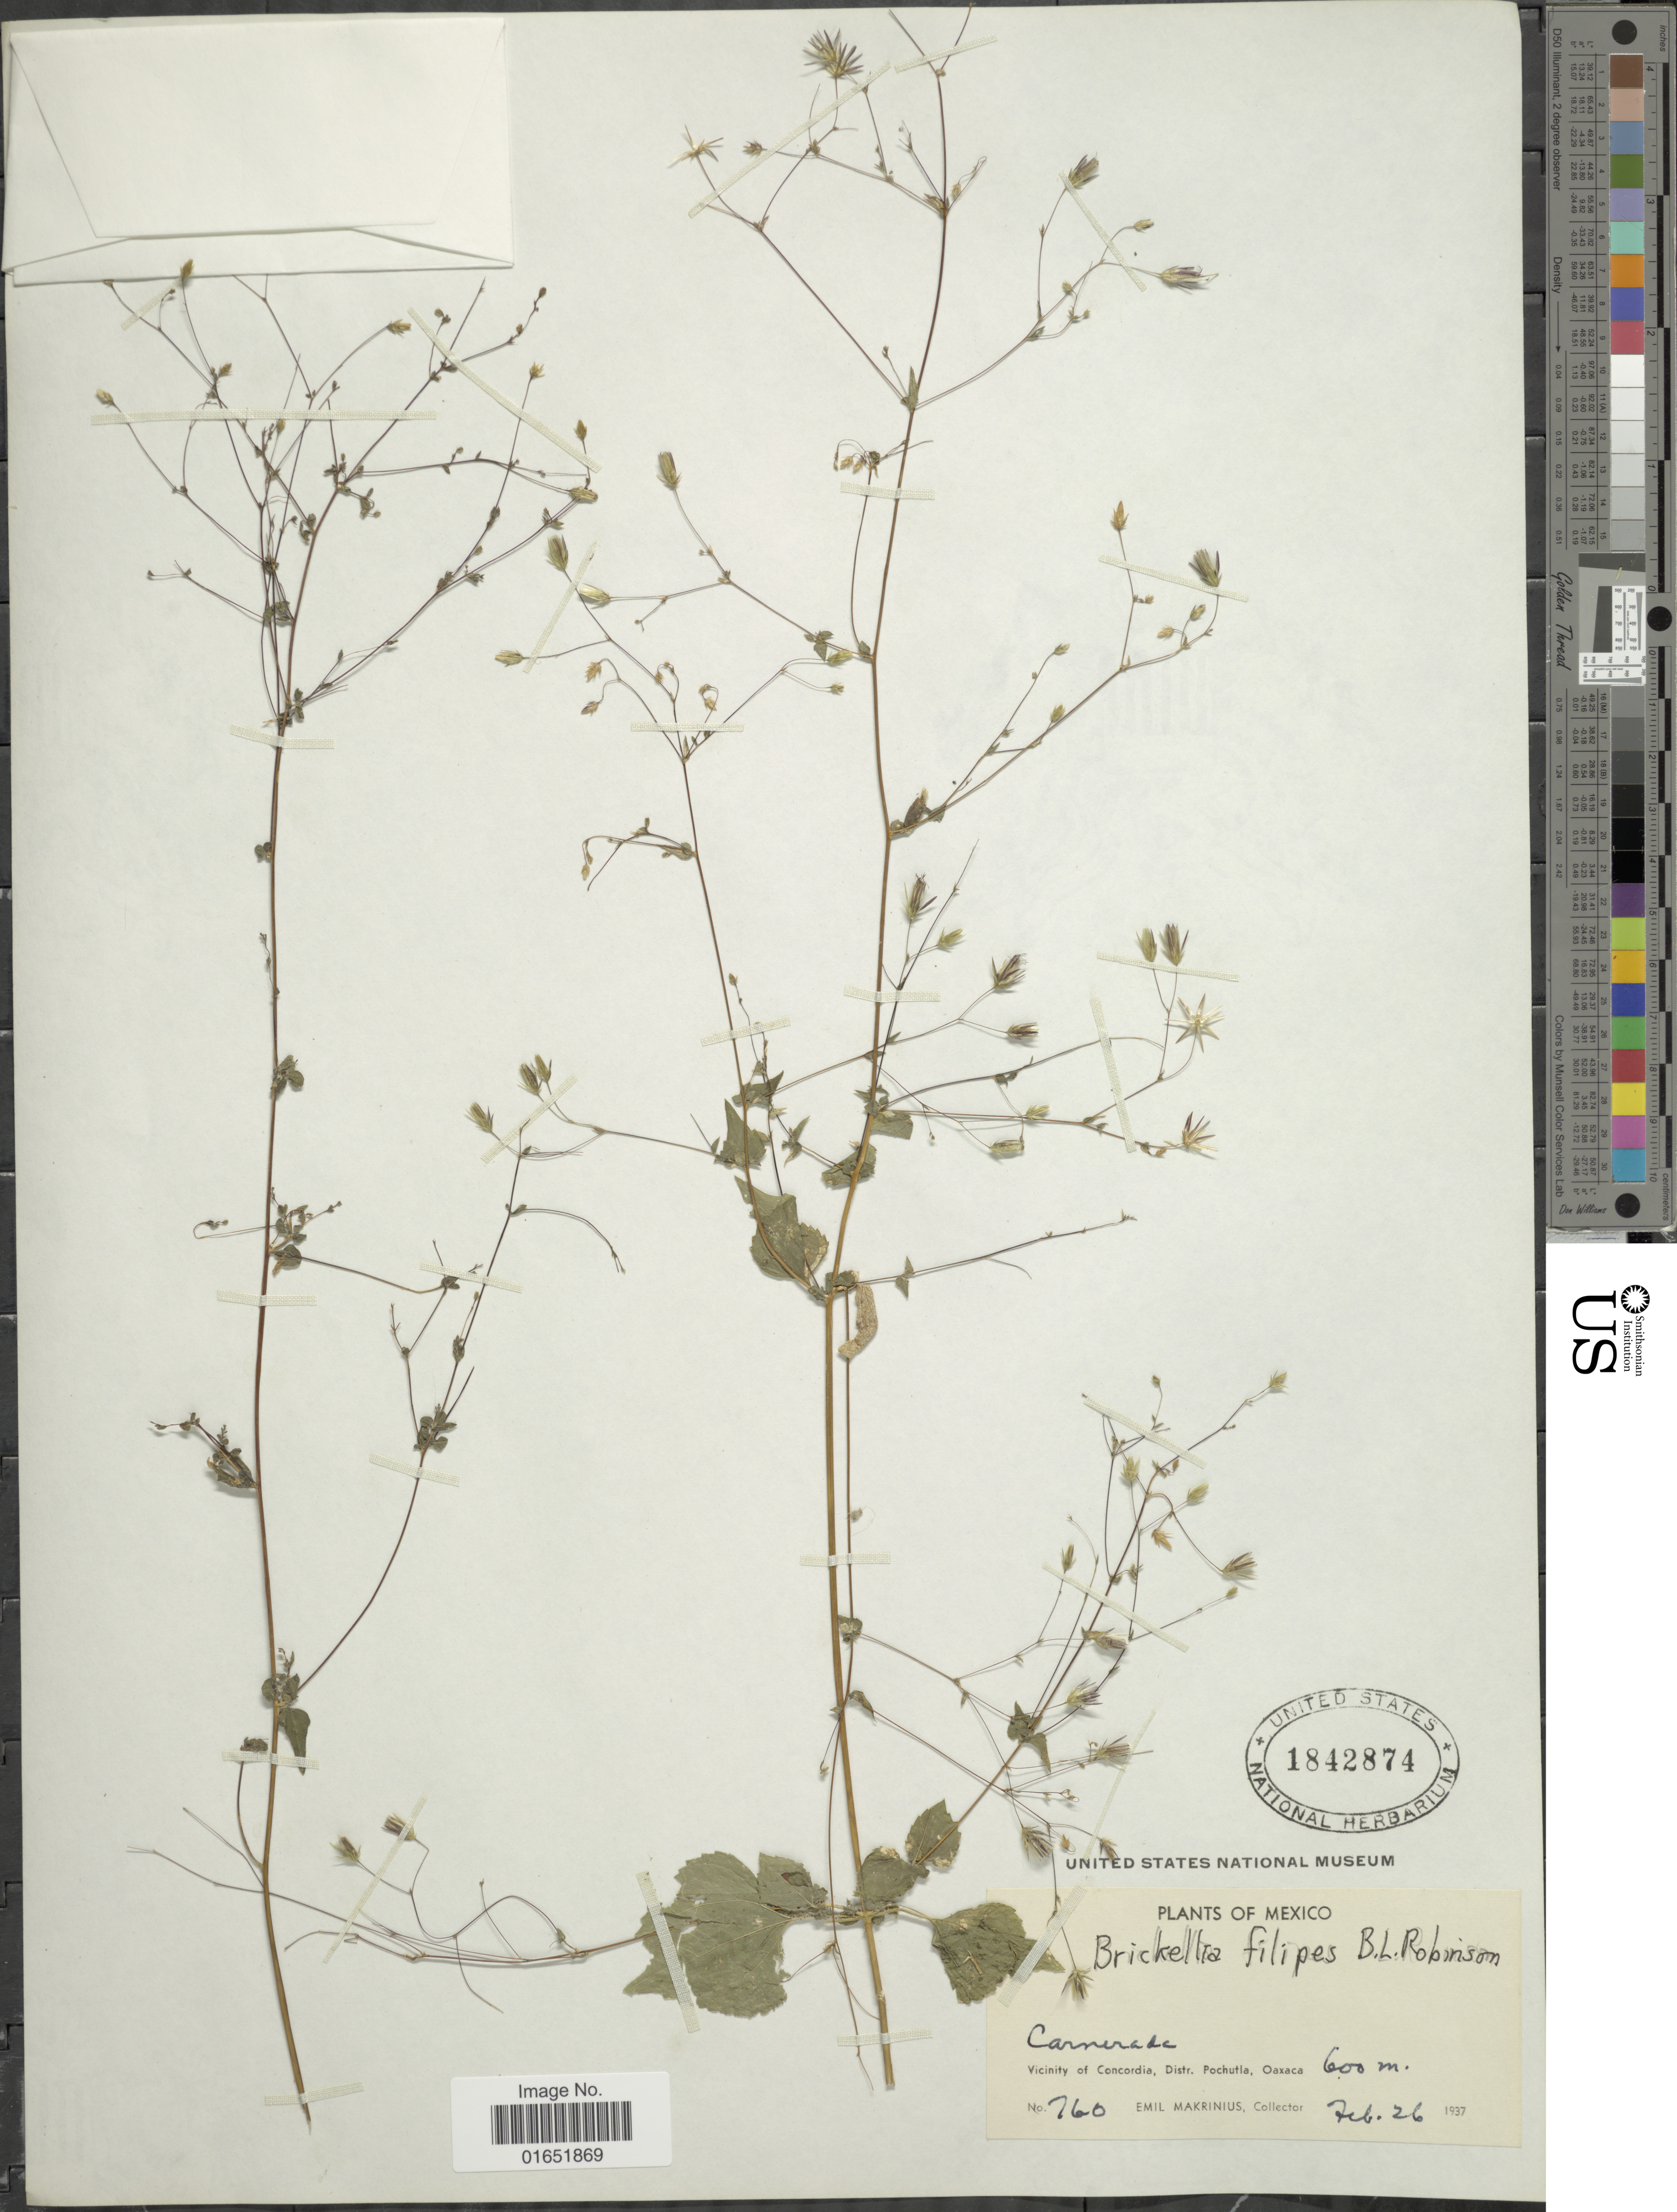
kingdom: Plantae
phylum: Tracheophyta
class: Magnoliopsida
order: Asterales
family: Asteraceae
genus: Brickellia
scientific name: Brickellia filipes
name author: B.L. Rob.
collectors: E. Makrinius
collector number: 760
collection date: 1937-02-26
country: Mexico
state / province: Oaxaca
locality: Carnerade, Vicinity of Concordia, Distr. Pochutla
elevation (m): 600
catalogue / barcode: US 1842874